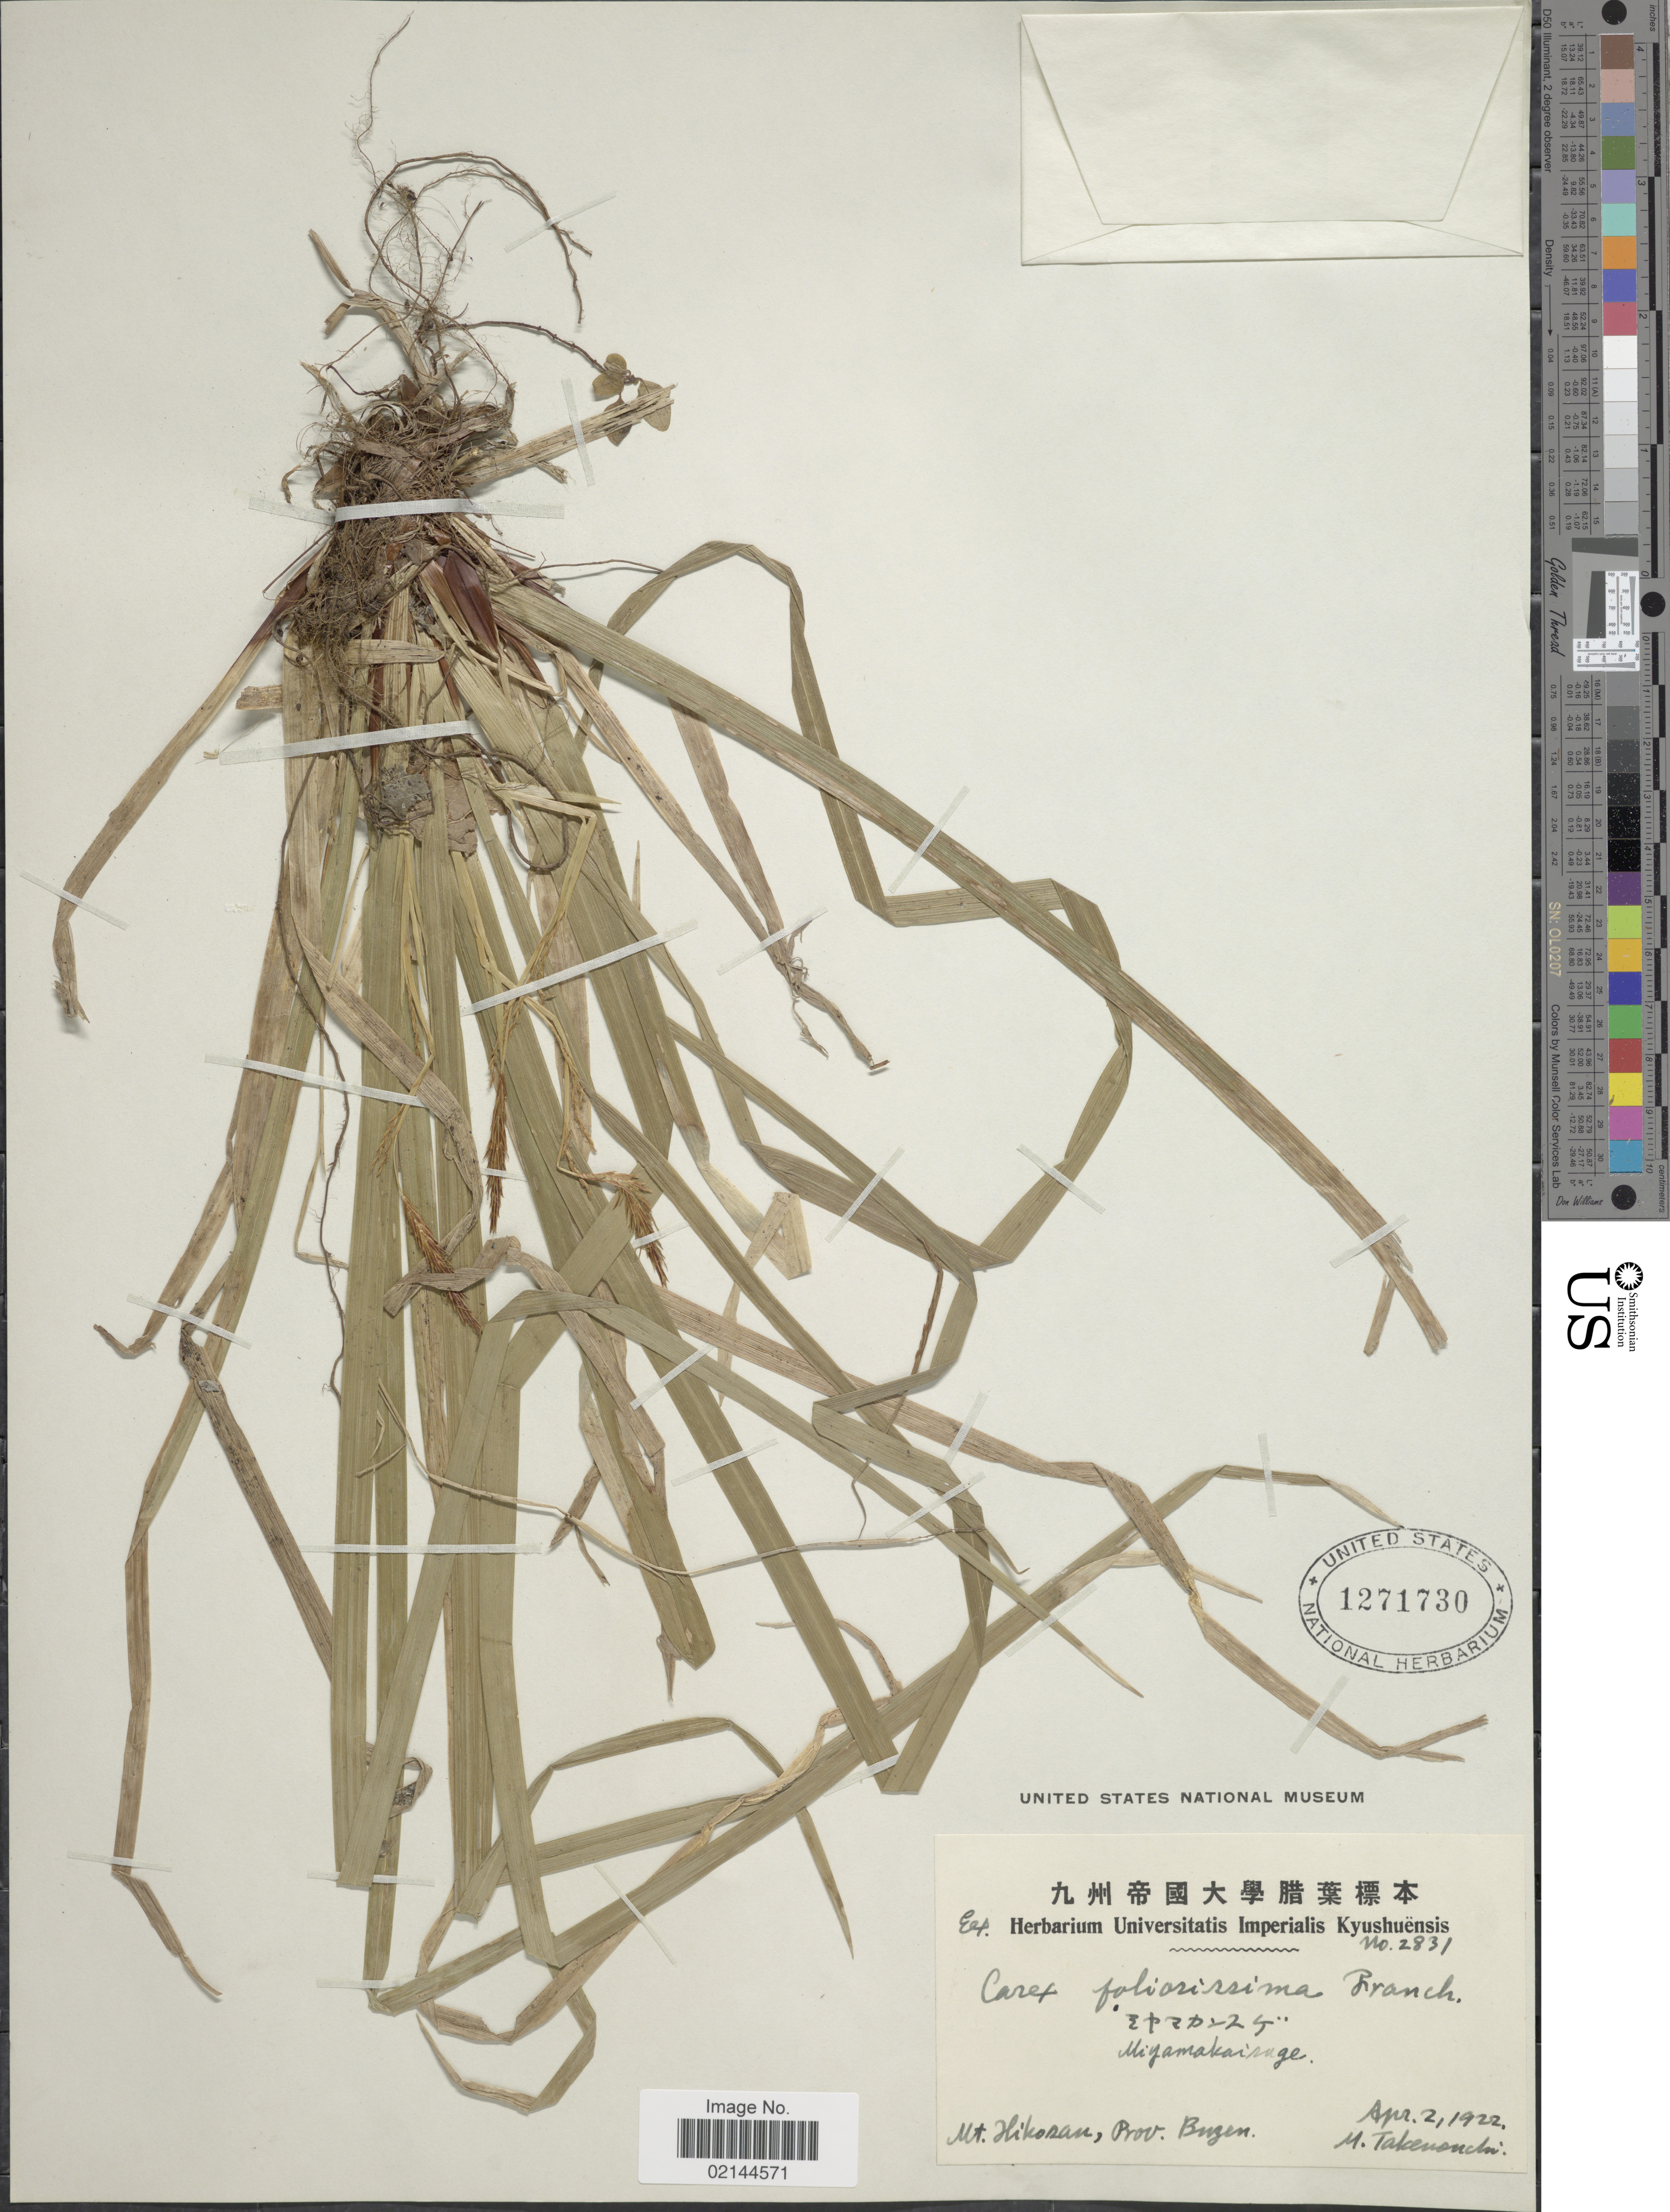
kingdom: Plantae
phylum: Tracheophyta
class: Liliopsida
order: Poales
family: Cyperaceae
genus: Carex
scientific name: Carex foliosissima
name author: F. Schmidt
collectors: M. Takenouchi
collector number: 2831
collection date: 1922-04-02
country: Japan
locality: Mt. Hikoran, Prov. Buzen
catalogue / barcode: US 1271730